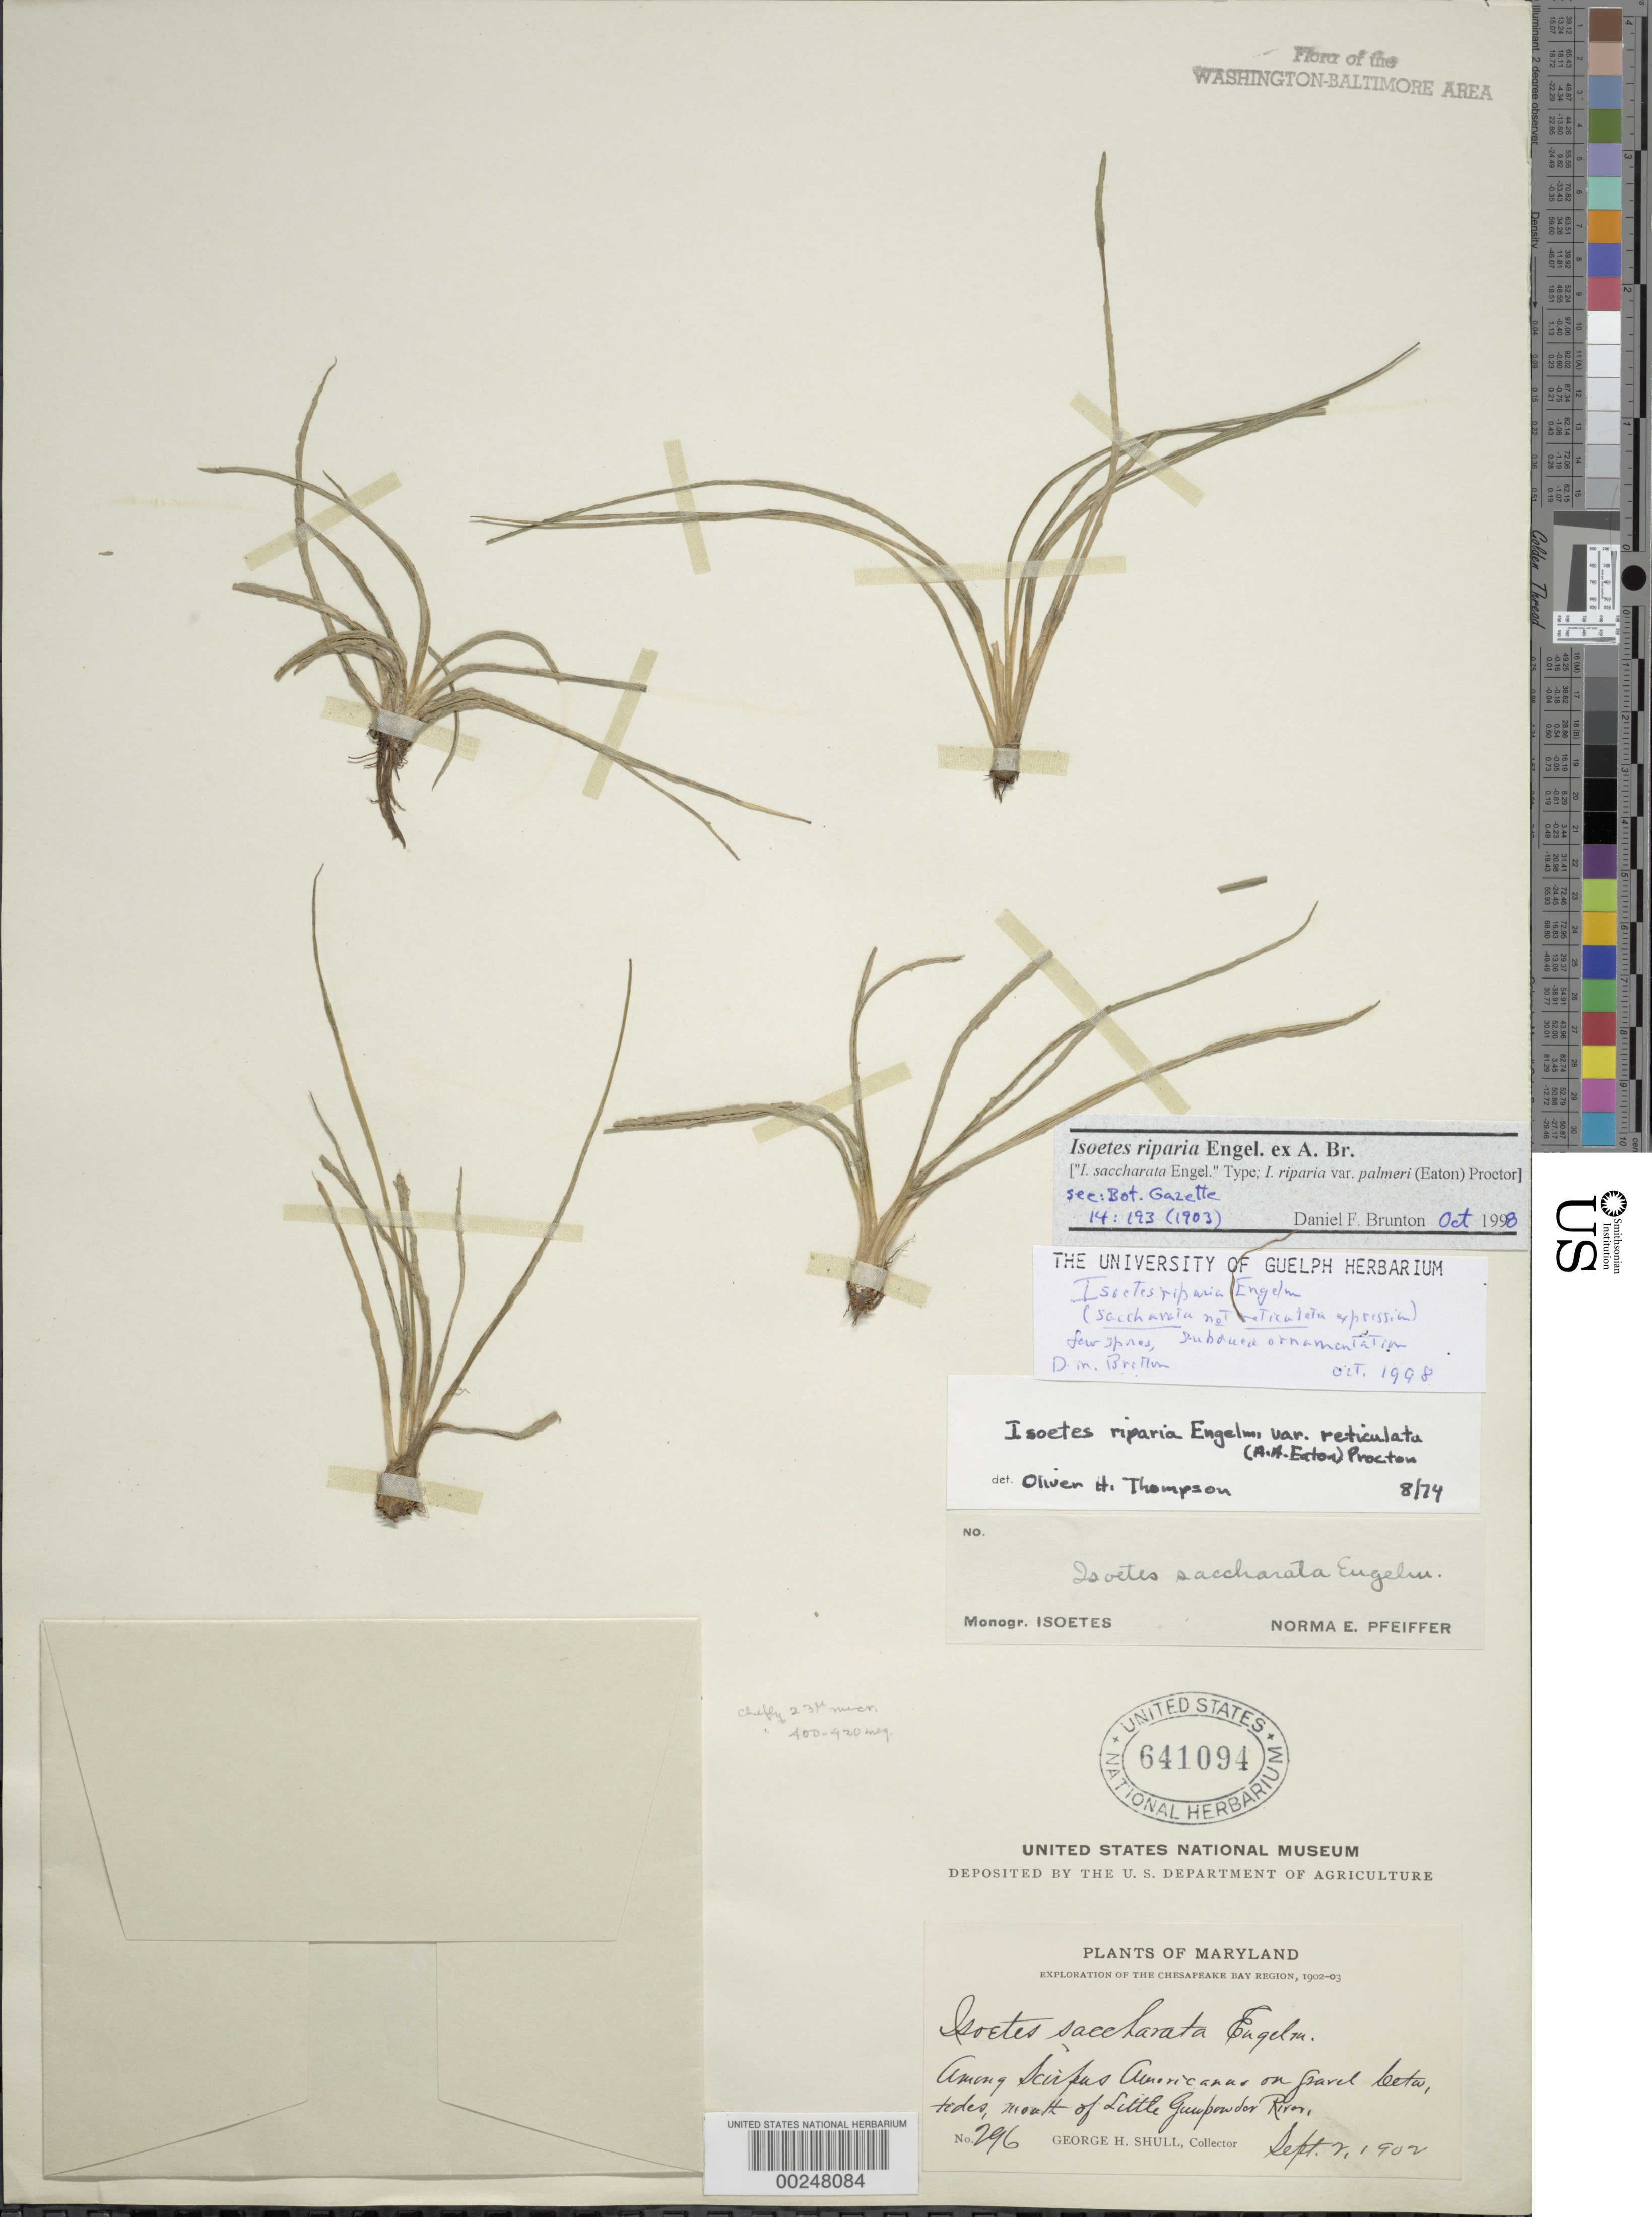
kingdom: Plantae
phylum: Tracheophyta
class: Lycopodiopsida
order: Isoetales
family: Isoetaceae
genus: Isoetes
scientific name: Isoetes riparia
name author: Engelm. ex A. Braun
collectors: G. H. Shull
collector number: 296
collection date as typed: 02 Sep 1902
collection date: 1902-09-02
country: United States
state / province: Maryland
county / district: Harford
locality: Mouth of Little Gunpowder River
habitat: On gravel between tides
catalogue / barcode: US 641094